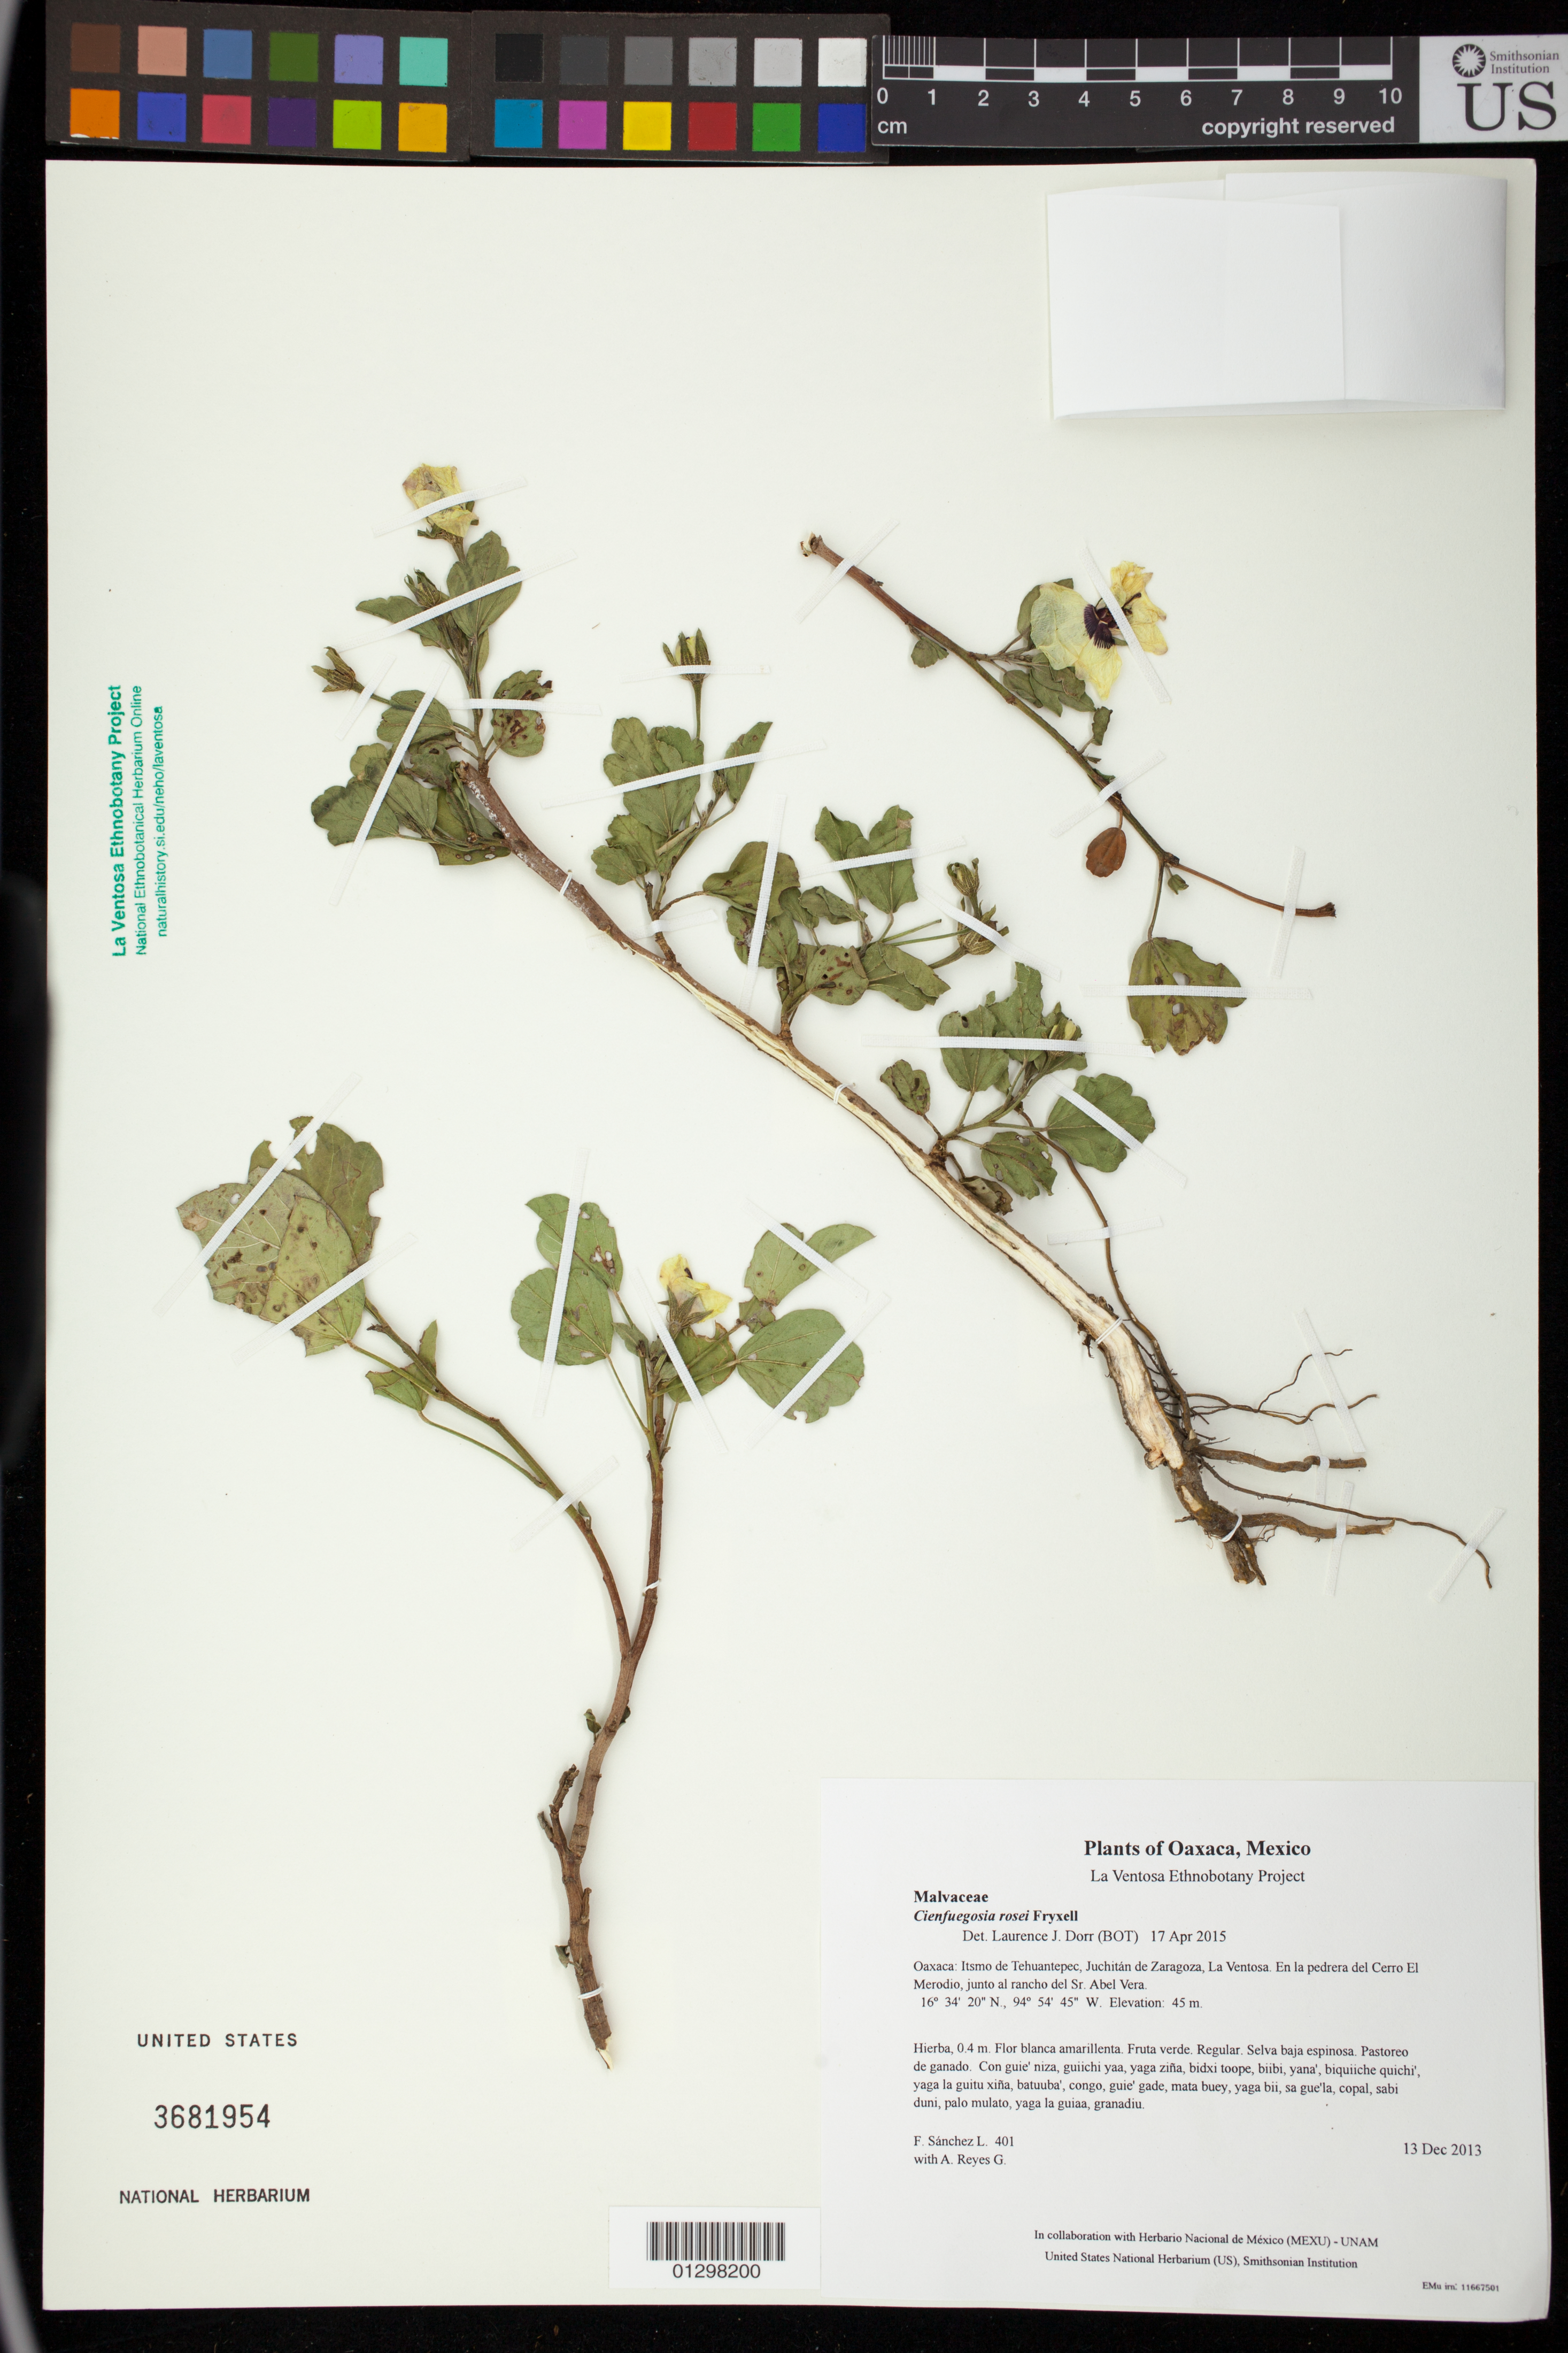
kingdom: Plantae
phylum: Tracheophyta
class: Magnoliopsida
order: Malvales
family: Malvaceae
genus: Cienfuegosia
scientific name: Cienfuegosia rosei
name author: Fryxell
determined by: Dorr, L. J., (BOT), Smithsonian Institution - National Museum of Natural History (UNITED STATES)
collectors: F. Sánchez L. & A. Reyes G.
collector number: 401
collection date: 2013-12-13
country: Mexico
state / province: Oaxaca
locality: Itsmo de Tehuantepec, Juchitán de Zaragoza, La Ventosa. En la pedrera del Cerro El Merodio, junto al rancho del Sr. Abel Vera.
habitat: Selva baja espinosa. Pastoreo de ganado.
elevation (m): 45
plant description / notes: JEBOT, MEXU, SERO, US; Guixi bandaga. 0.4 m. Guie' naquichi' naguchi ga. Cuaananaxhi naga'. Nuu.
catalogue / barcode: US 3681954